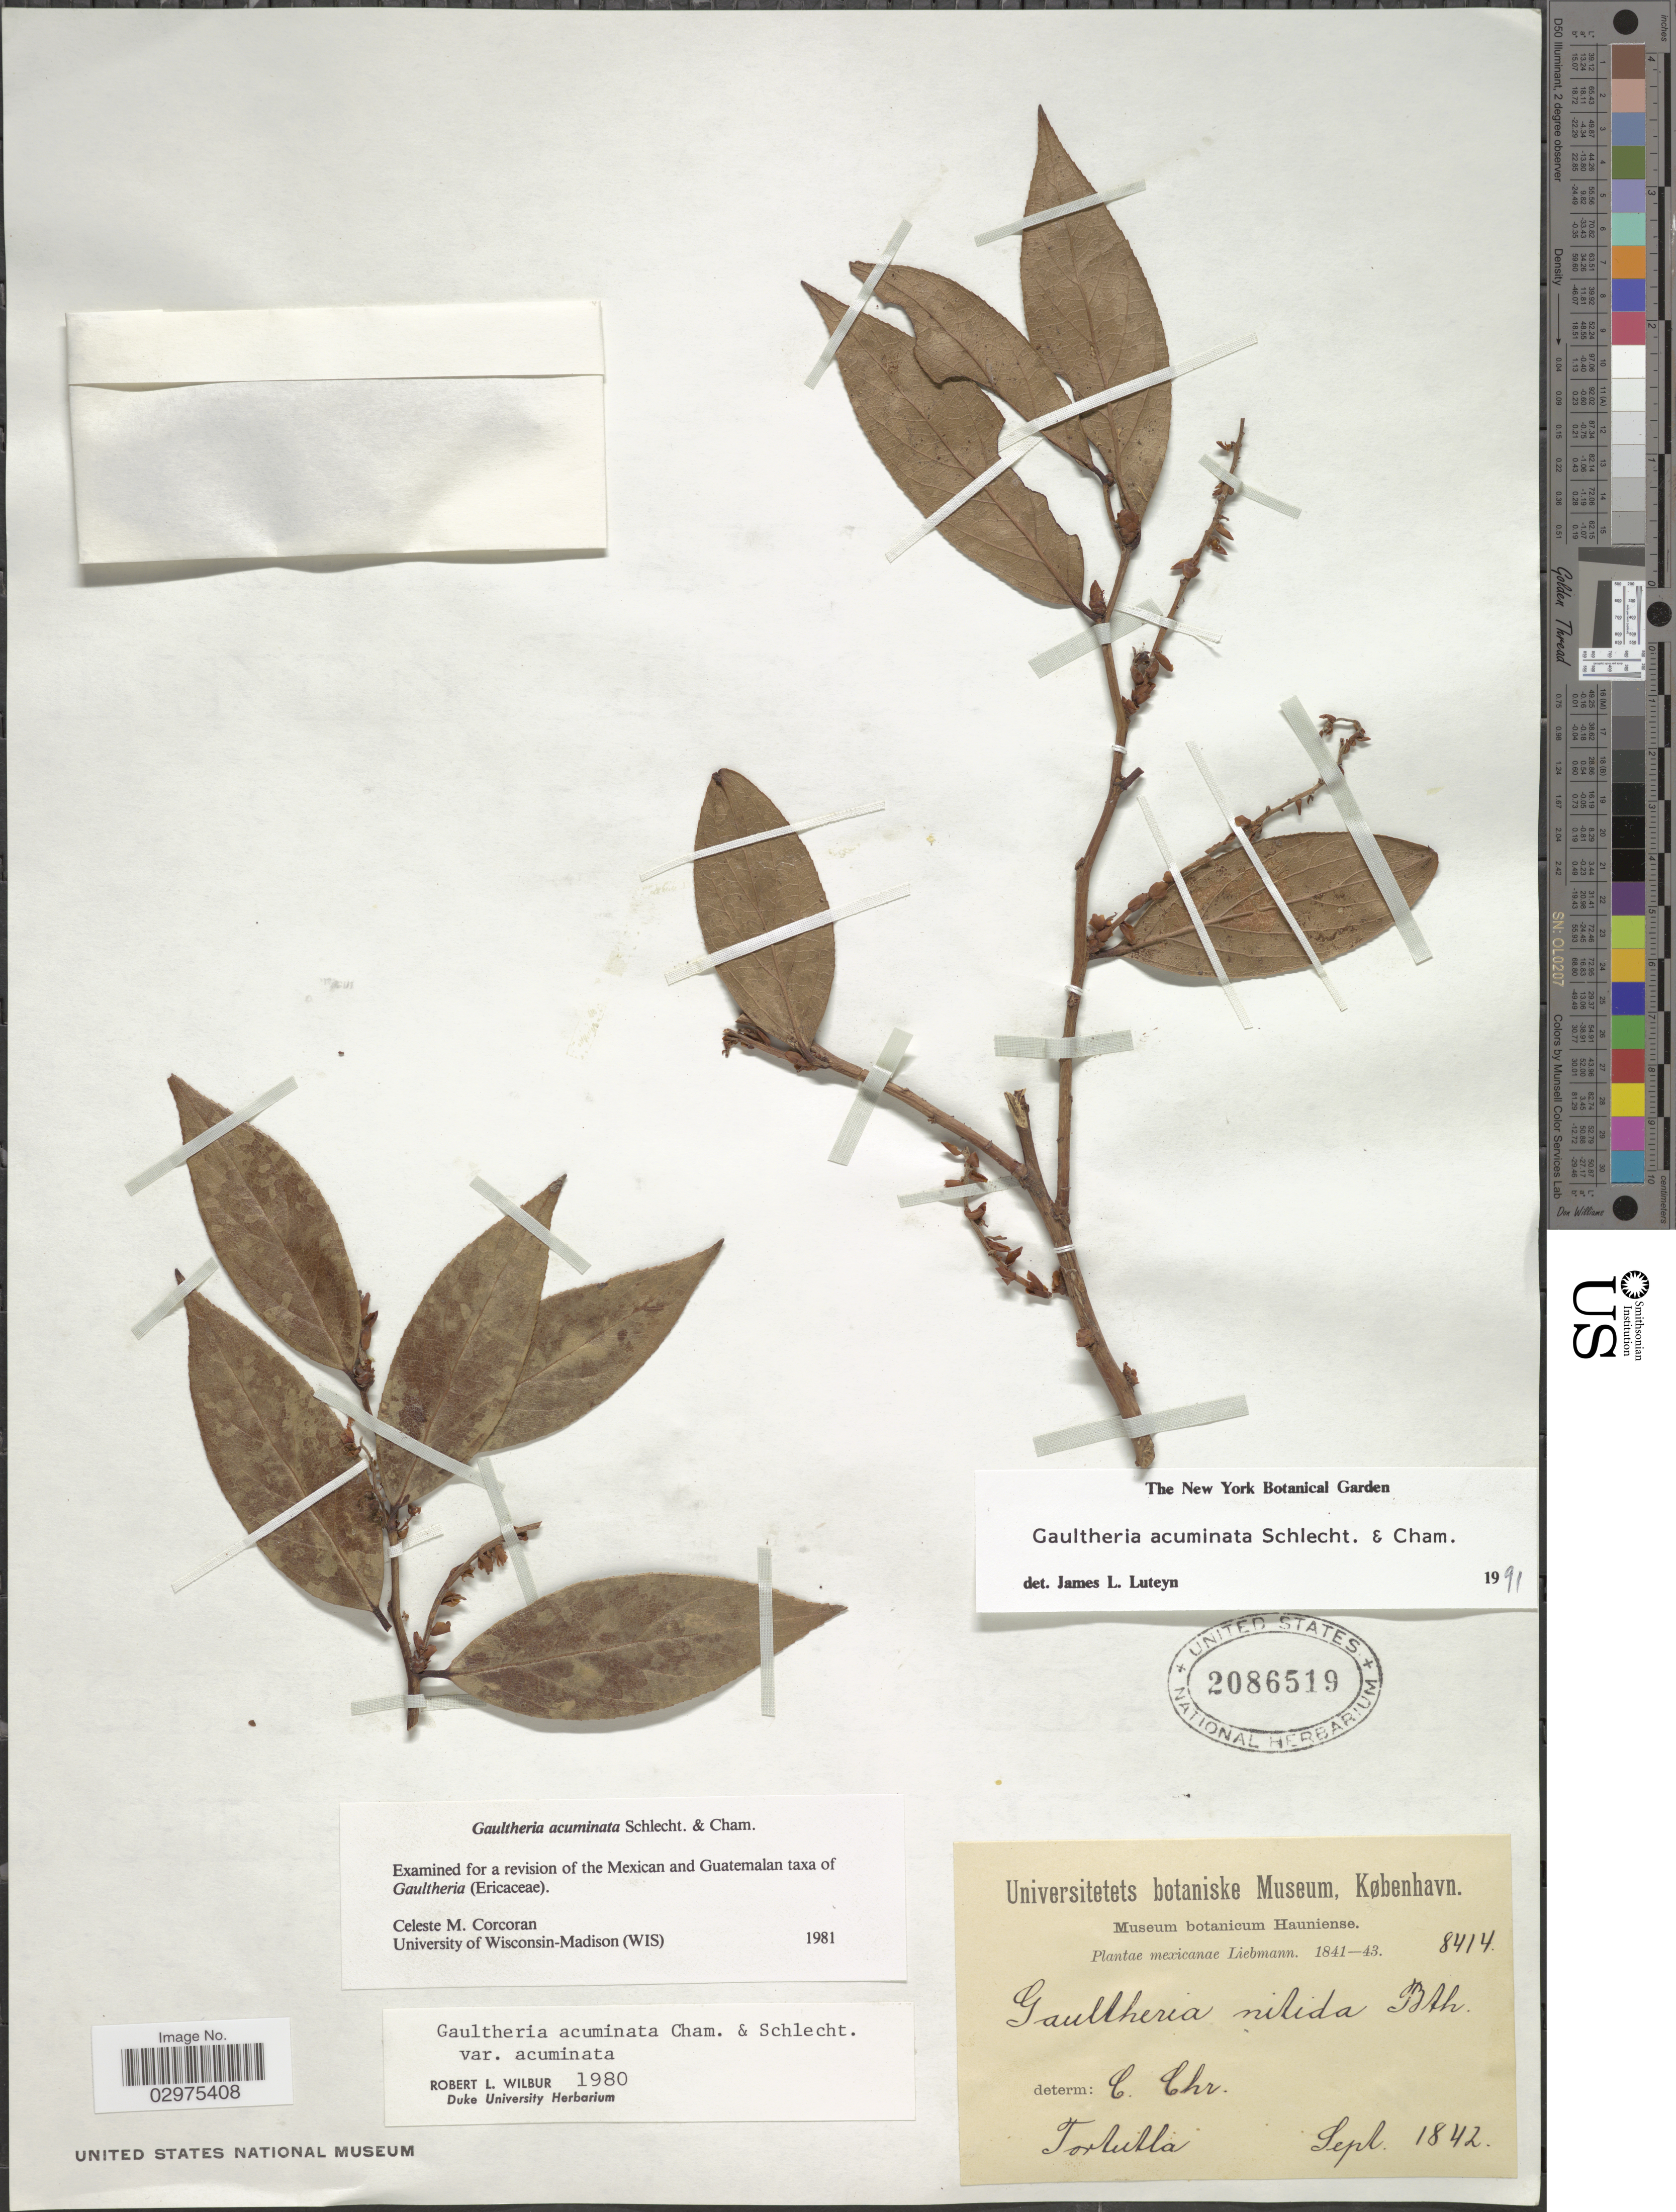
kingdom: Plantae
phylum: Tracheophyta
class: Magnoliopsida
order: Ericales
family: Ericaceae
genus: Gaultheria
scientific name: Gaultheria acuminata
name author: Schltdl. & Cham.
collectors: Liebmann, --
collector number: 8414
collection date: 1842-09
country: Mexico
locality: Tortutla [interpreted].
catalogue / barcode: US 2086519